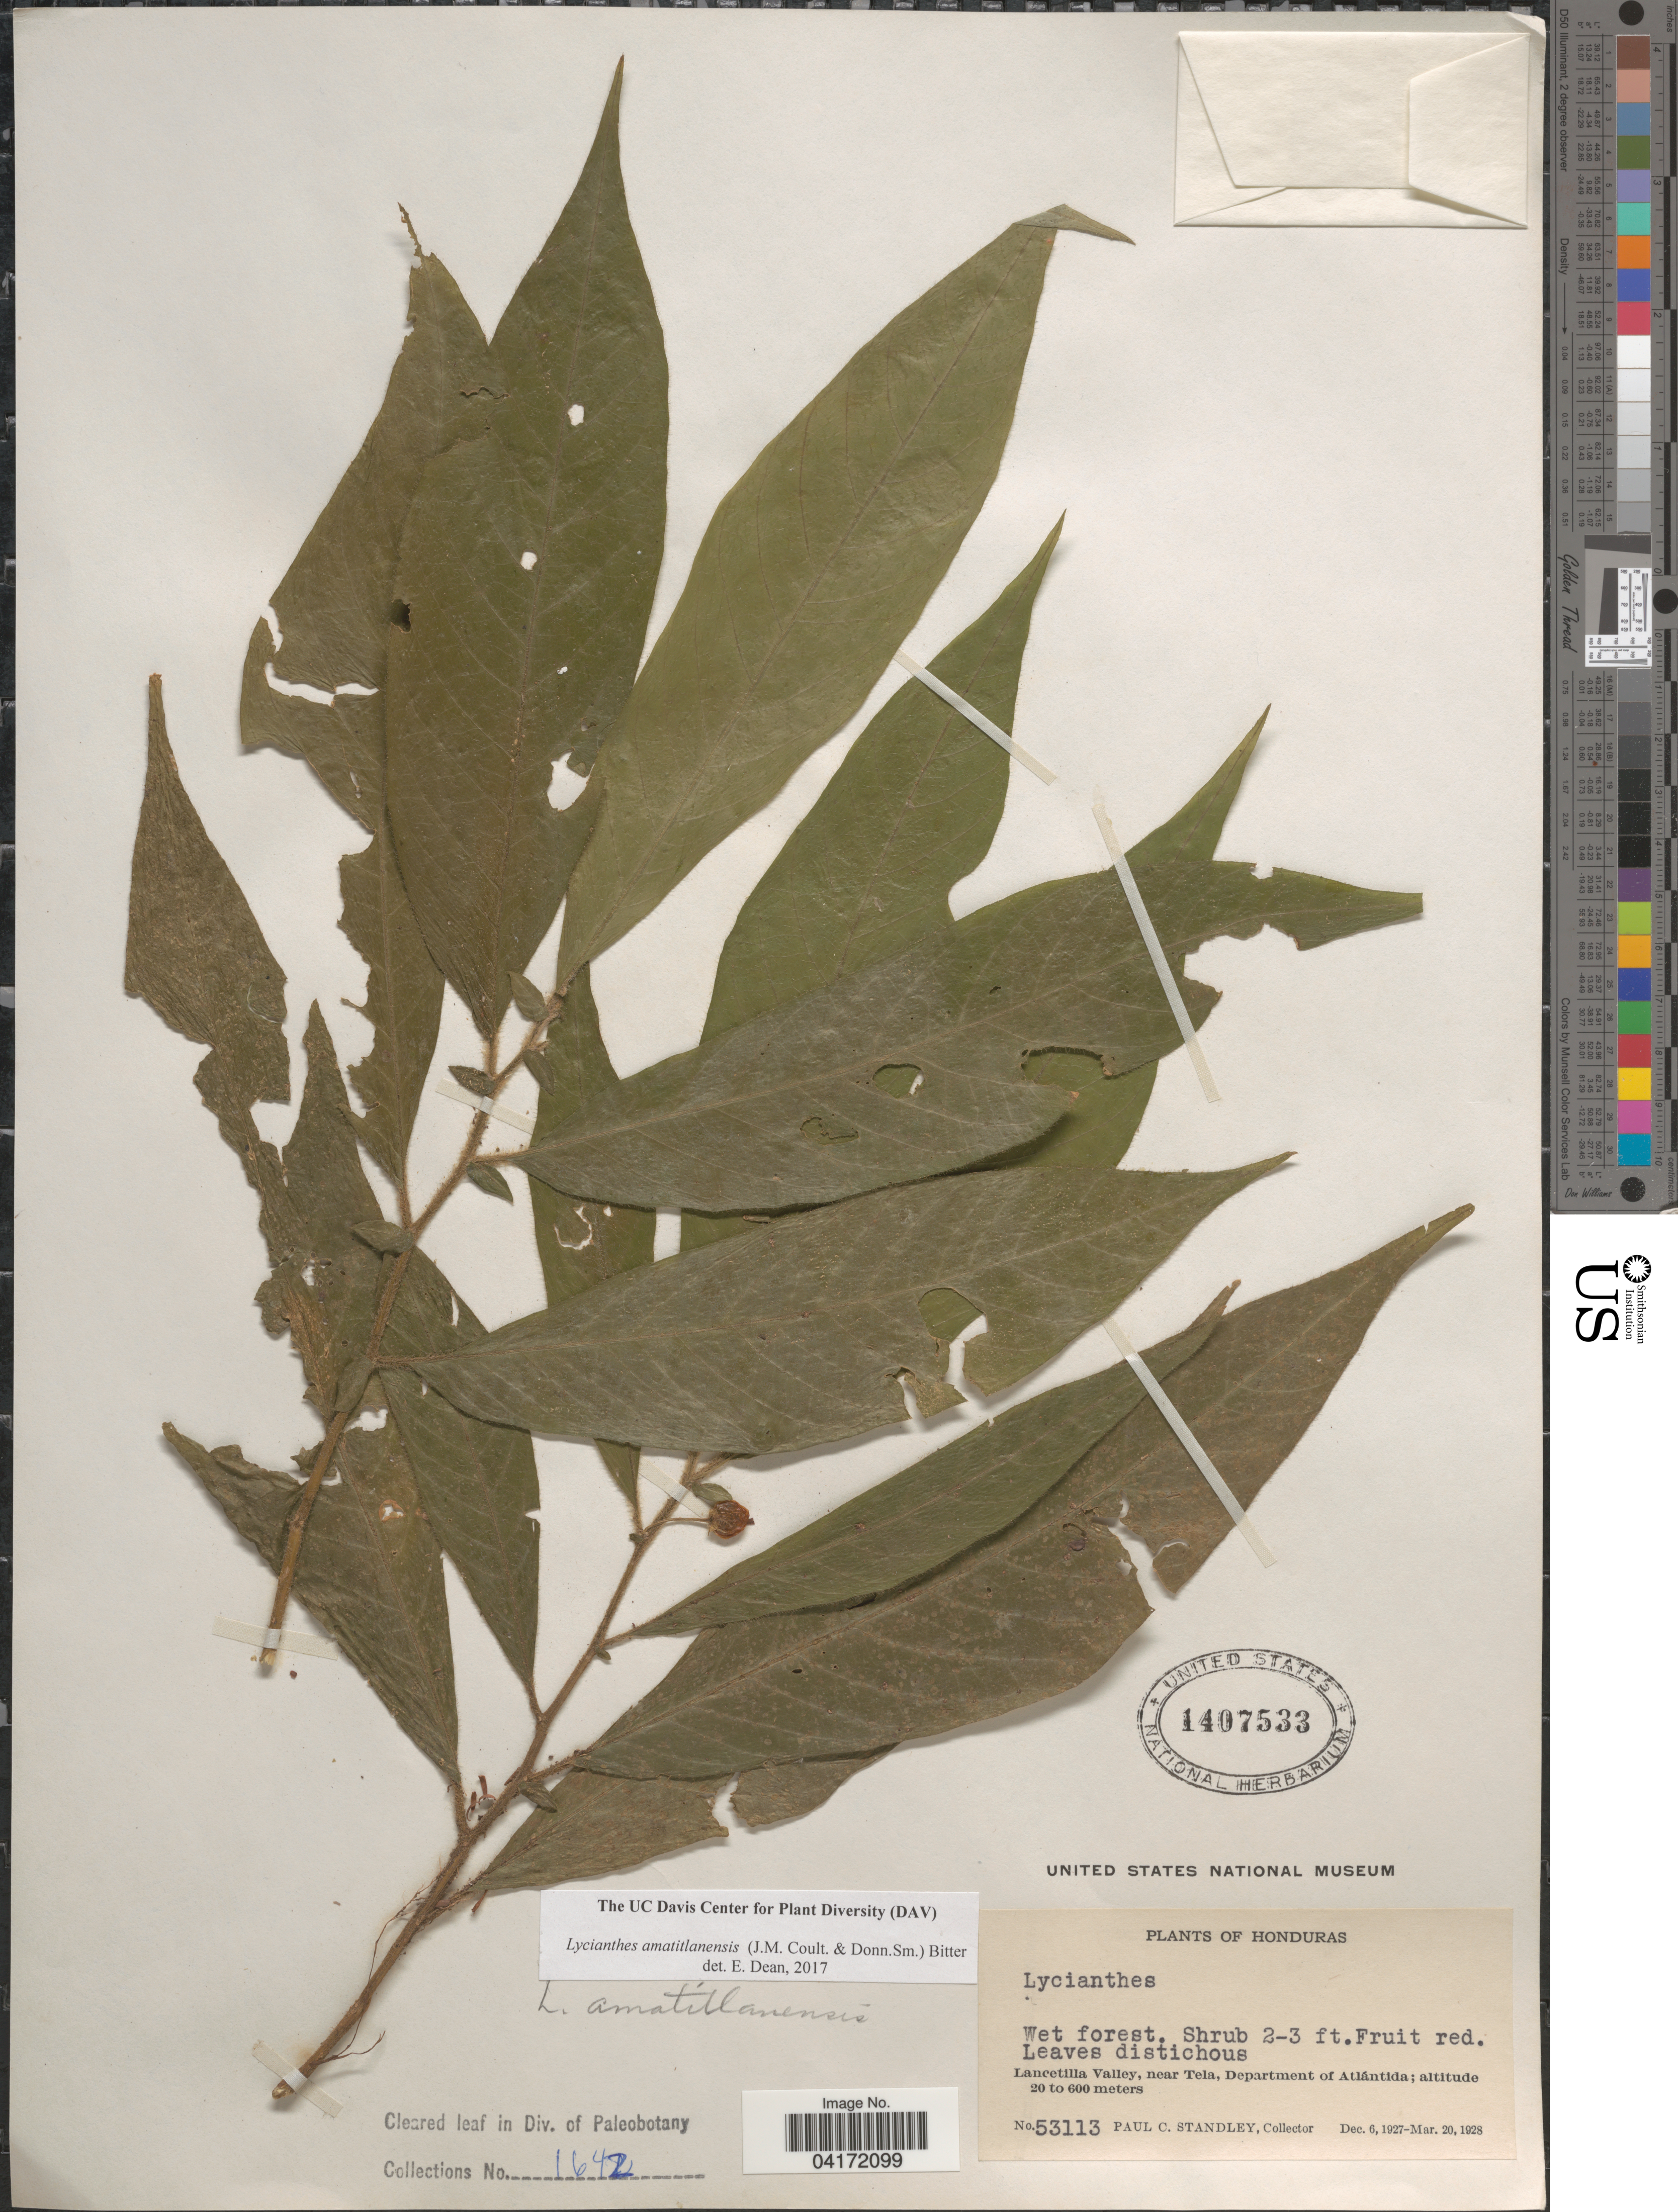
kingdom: Plantae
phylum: Tracheophyta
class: Magnoliopsida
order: Solanales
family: Solanaceae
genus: Lycianthes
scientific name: Lycianthes amatitlanensis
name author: (J.M. Coult. & Donn. Sm.) Bitter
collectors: P. C. Standley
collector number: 53113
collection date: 1927-12-06/1928-03-20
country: Honduras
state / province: Atlantida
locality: Lancetilla Valley, near Tela, Department of Atlántida.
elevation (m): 20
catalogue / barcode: US 1407533